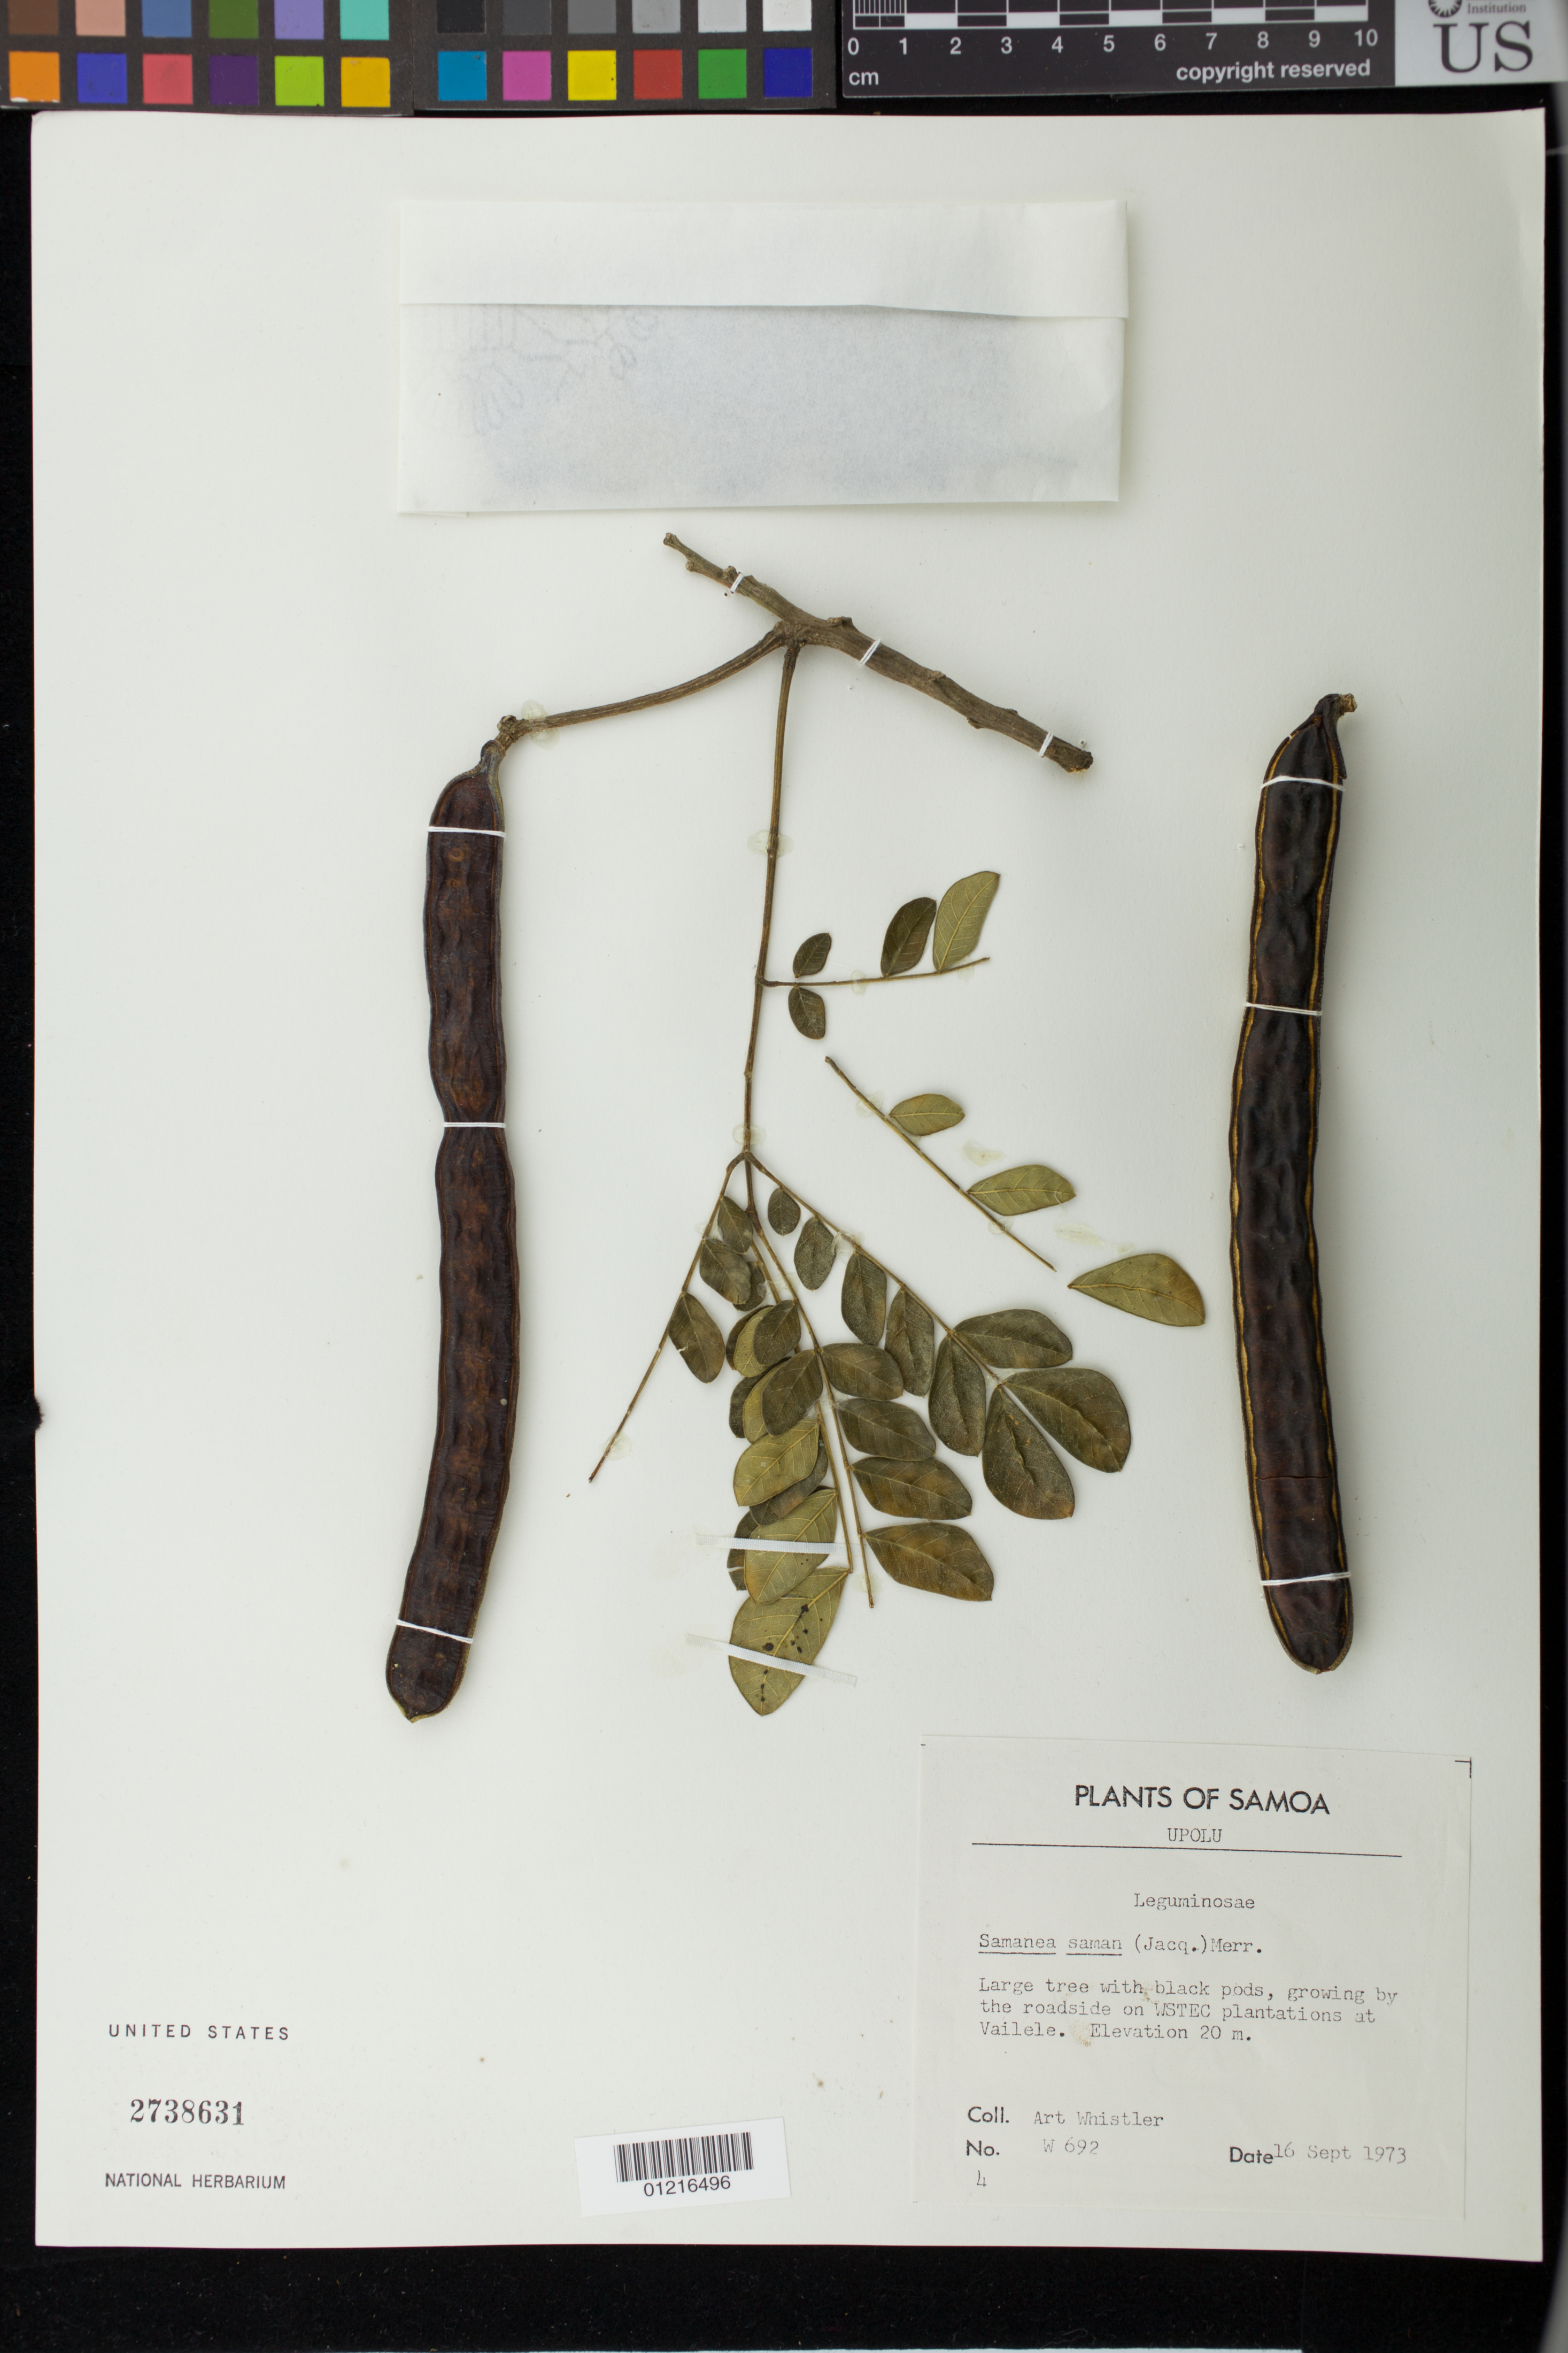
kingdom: Plantae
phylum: Tracheophyta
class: Magnoliopsida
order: Fabales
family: Fabaceae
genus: Samanea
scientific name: Samanea saman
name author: (Jacq.) Merr.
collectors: A. Whistler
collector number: W 692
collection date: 1973-09-16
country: Samoa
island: Upolu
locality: On WSTEC plantations at Vailele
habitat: by rooadside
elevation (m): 20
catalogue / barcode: US 2738631